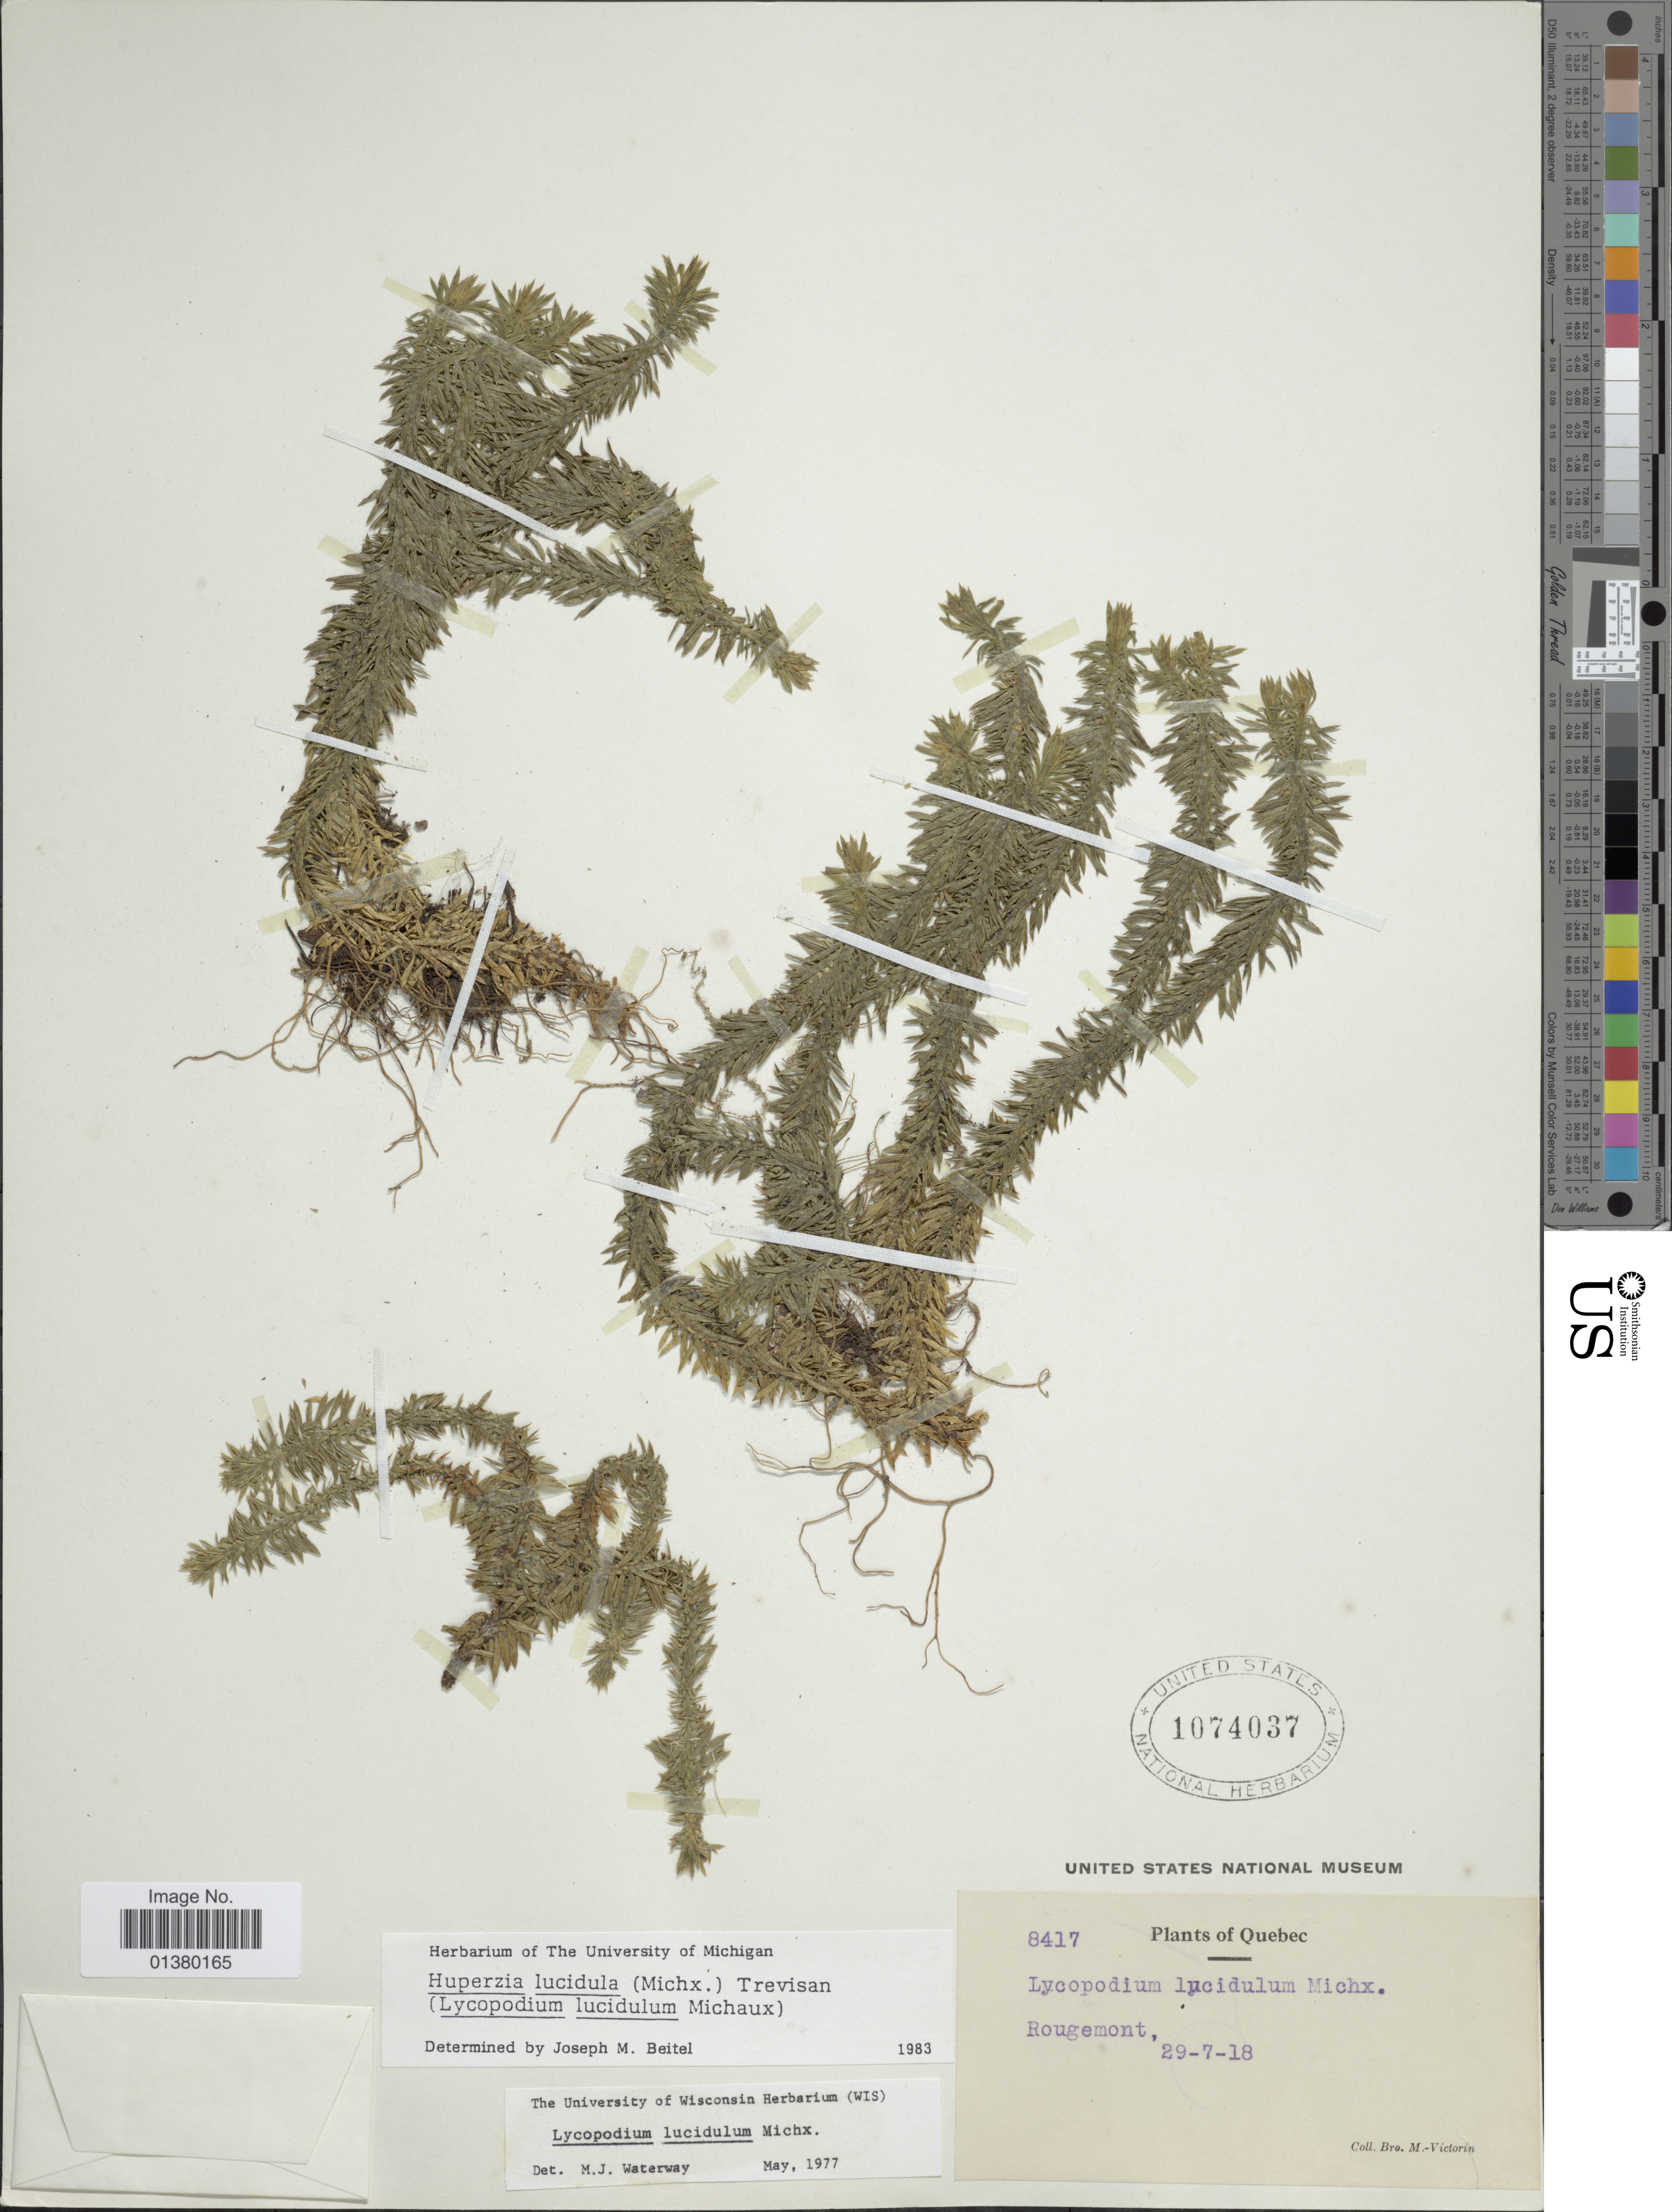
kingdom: Plantae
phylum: Tracheophyta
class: Lycopodiopsida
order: Lycopodiales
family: Lycopodiaceae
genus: Huperzia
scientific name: Huperzia lucidula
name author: (Michx.) Trevis.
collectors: Fr. Marie-Victorin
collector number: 8417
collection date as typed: Transcribed d/m/y: 29/7/18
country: Canada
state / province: Quebec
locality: Rougemont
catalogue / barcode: US 1074037